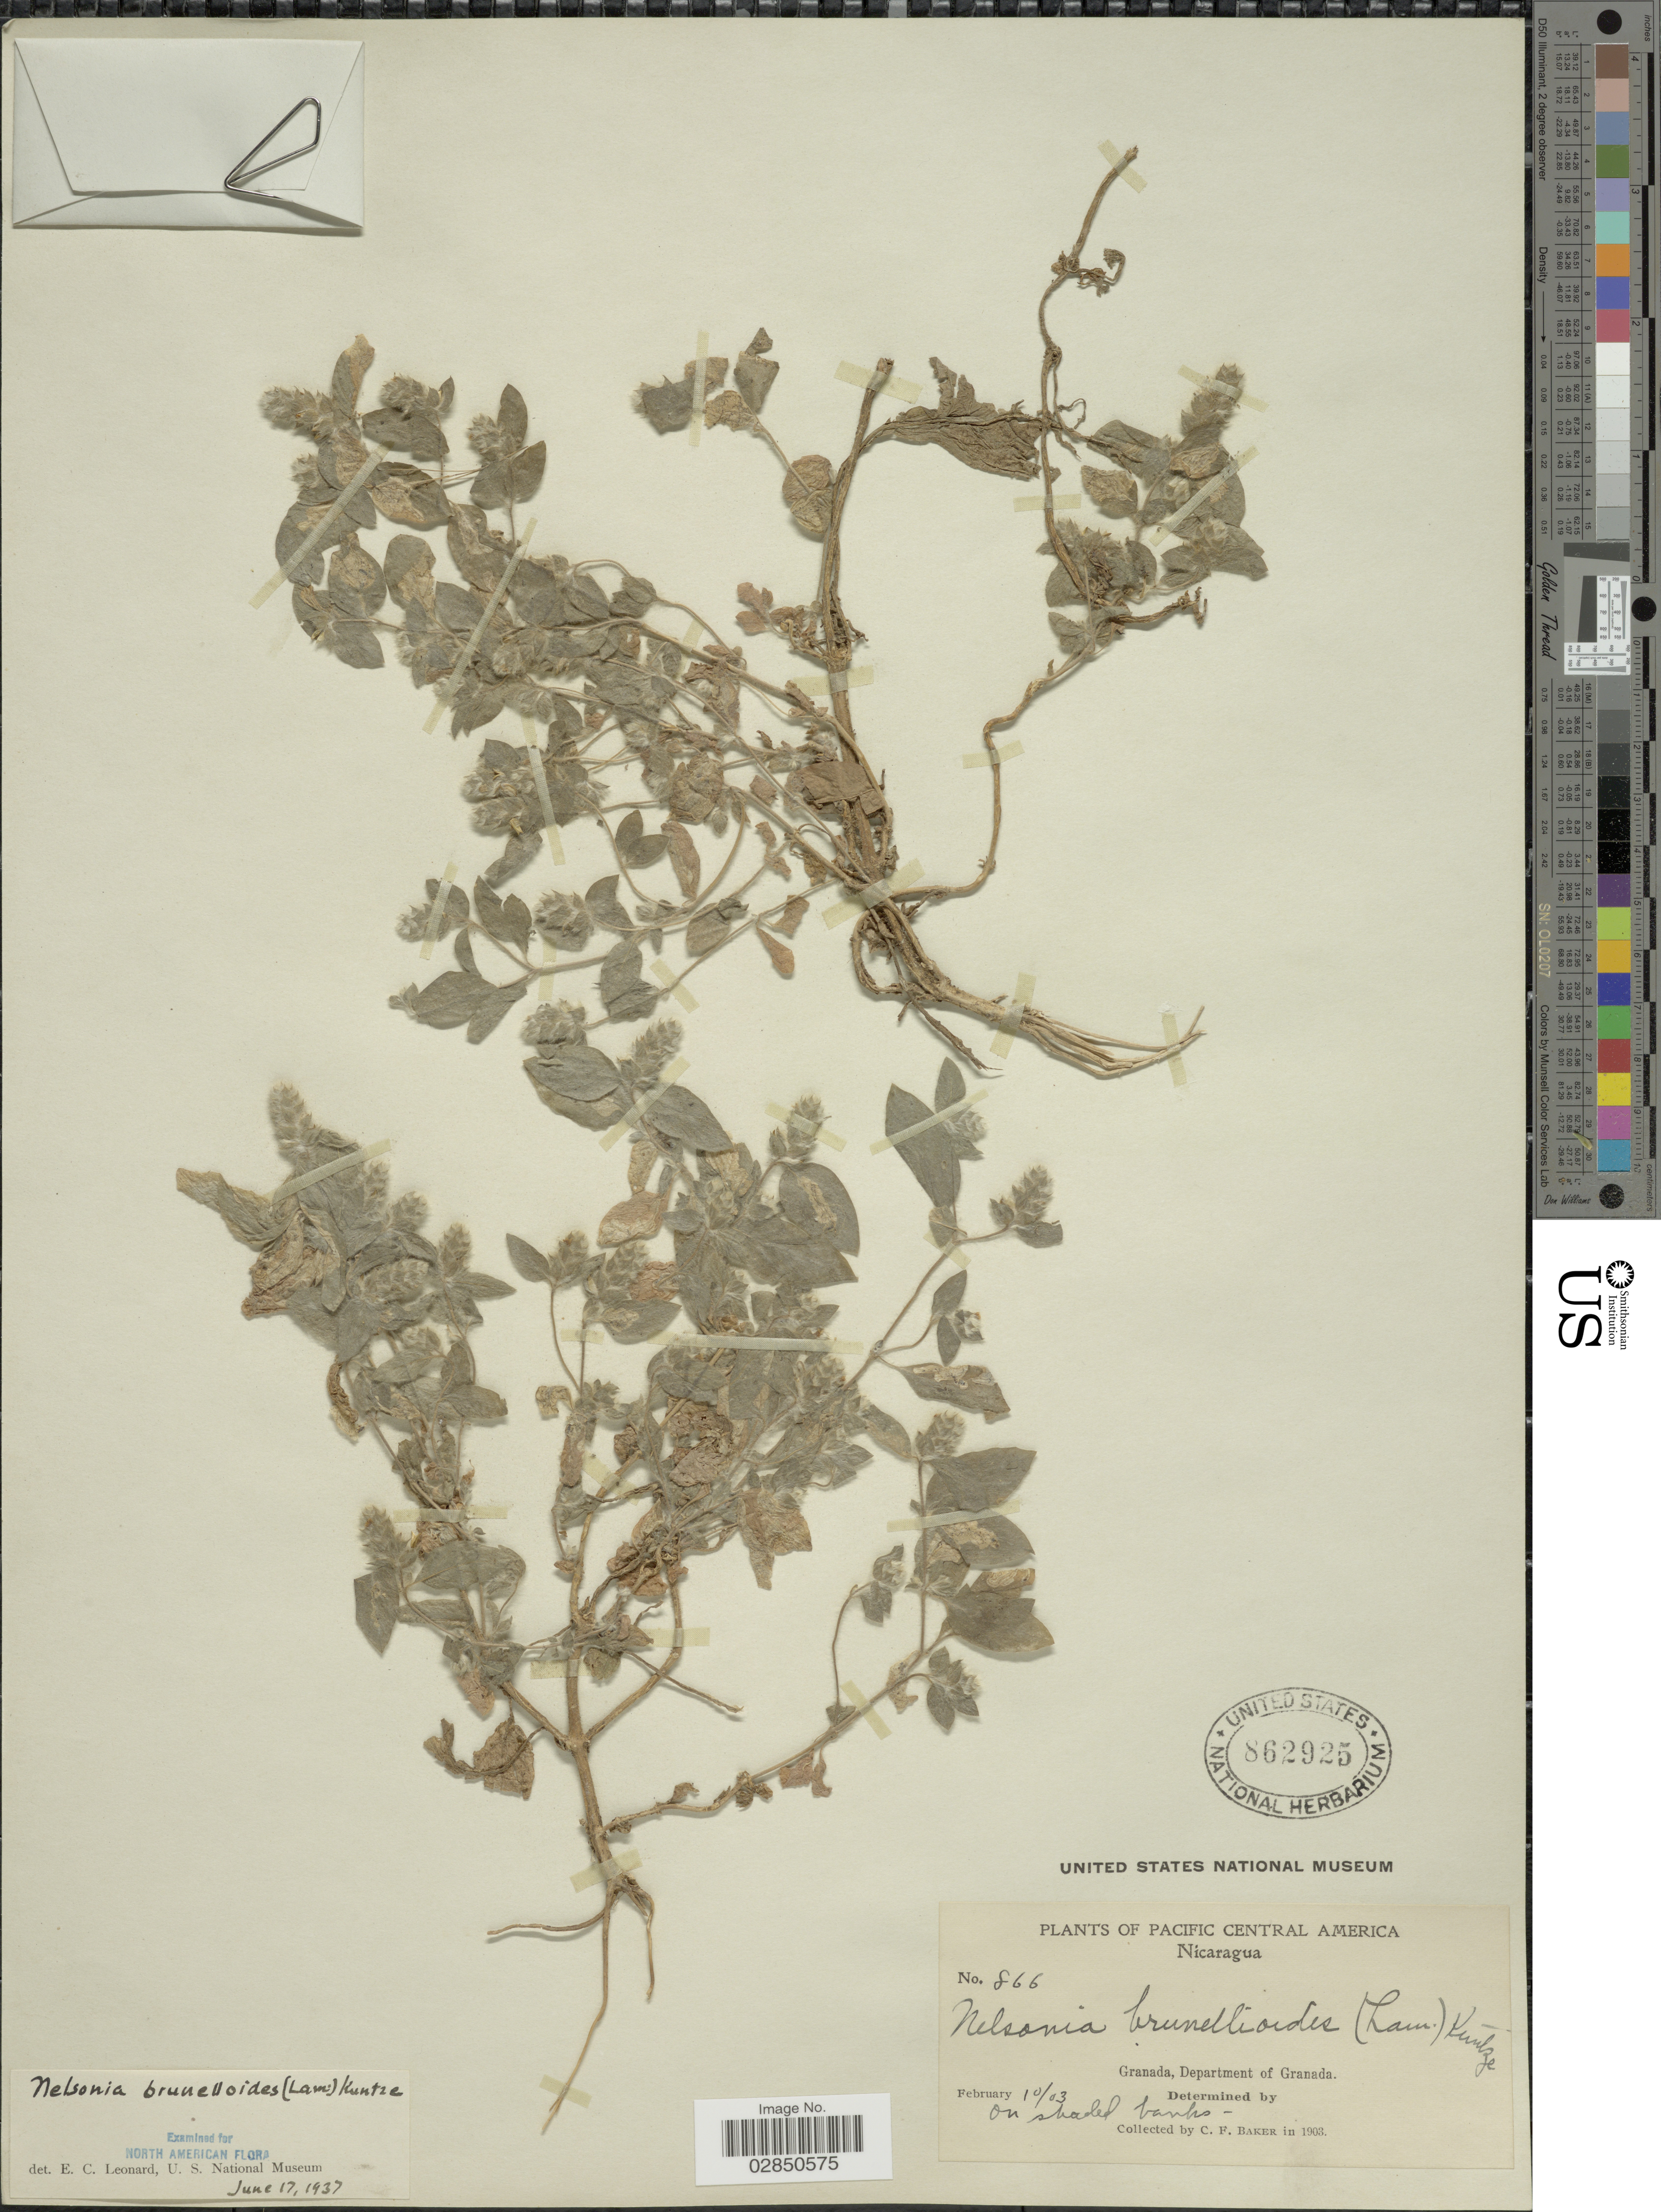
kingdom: Plantae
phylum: Tracheophyta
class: Magnoliopsida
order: Lamiales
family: Acanthaceae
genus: Nelsonia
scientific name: Nelsonia brunelloides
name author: (Lam.) Kuntze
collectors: C. F. Baker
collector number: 866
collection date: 1903-02-10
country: Nicaragua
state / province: Granada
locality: Granada, Department of Granada.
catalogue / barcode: US 862925